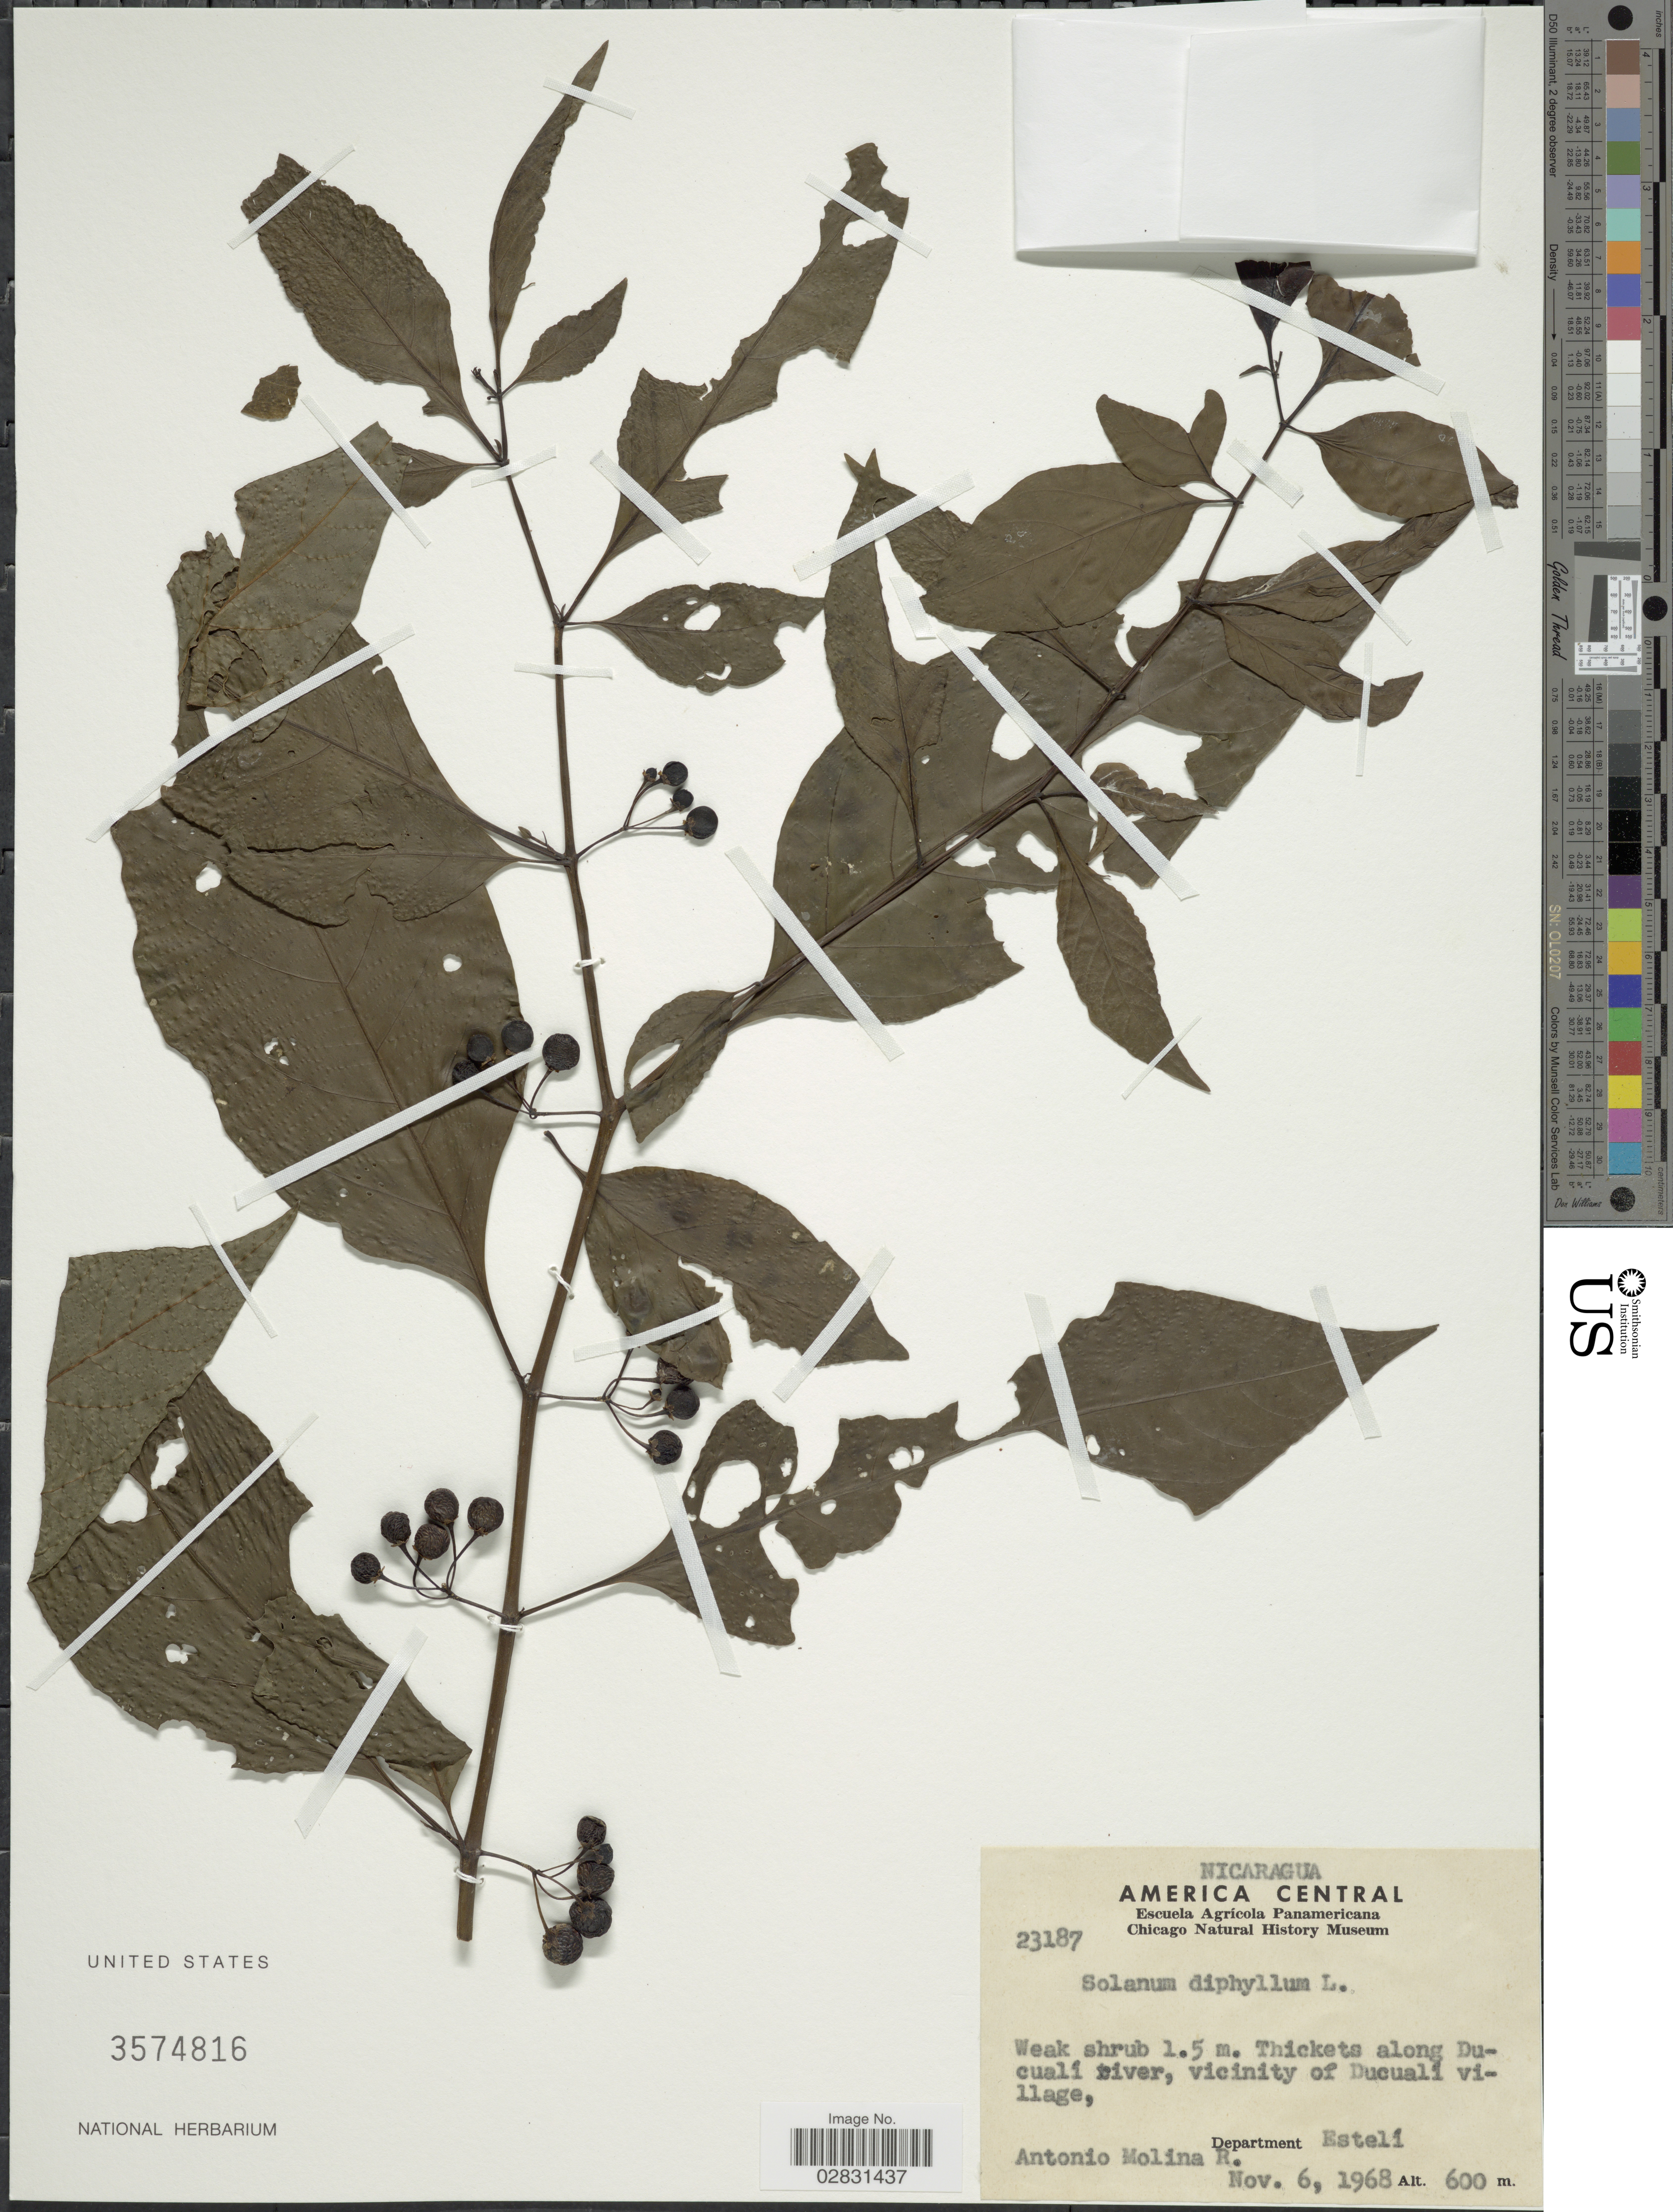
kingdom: Plantae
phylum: Tracheophyta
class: Magnoliopsida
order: Solanales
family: Solanaceae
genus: Solanum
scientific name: Solanum diphyllum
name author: L.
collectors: A. Molina R.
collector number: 23187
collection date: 1968-11-06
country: Nicaragua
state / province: Esteli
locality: America Central, Thickets along Ducualí river, vicinity of Ducuali village, Department Estelí.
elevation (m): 600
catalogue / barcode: US 3574816